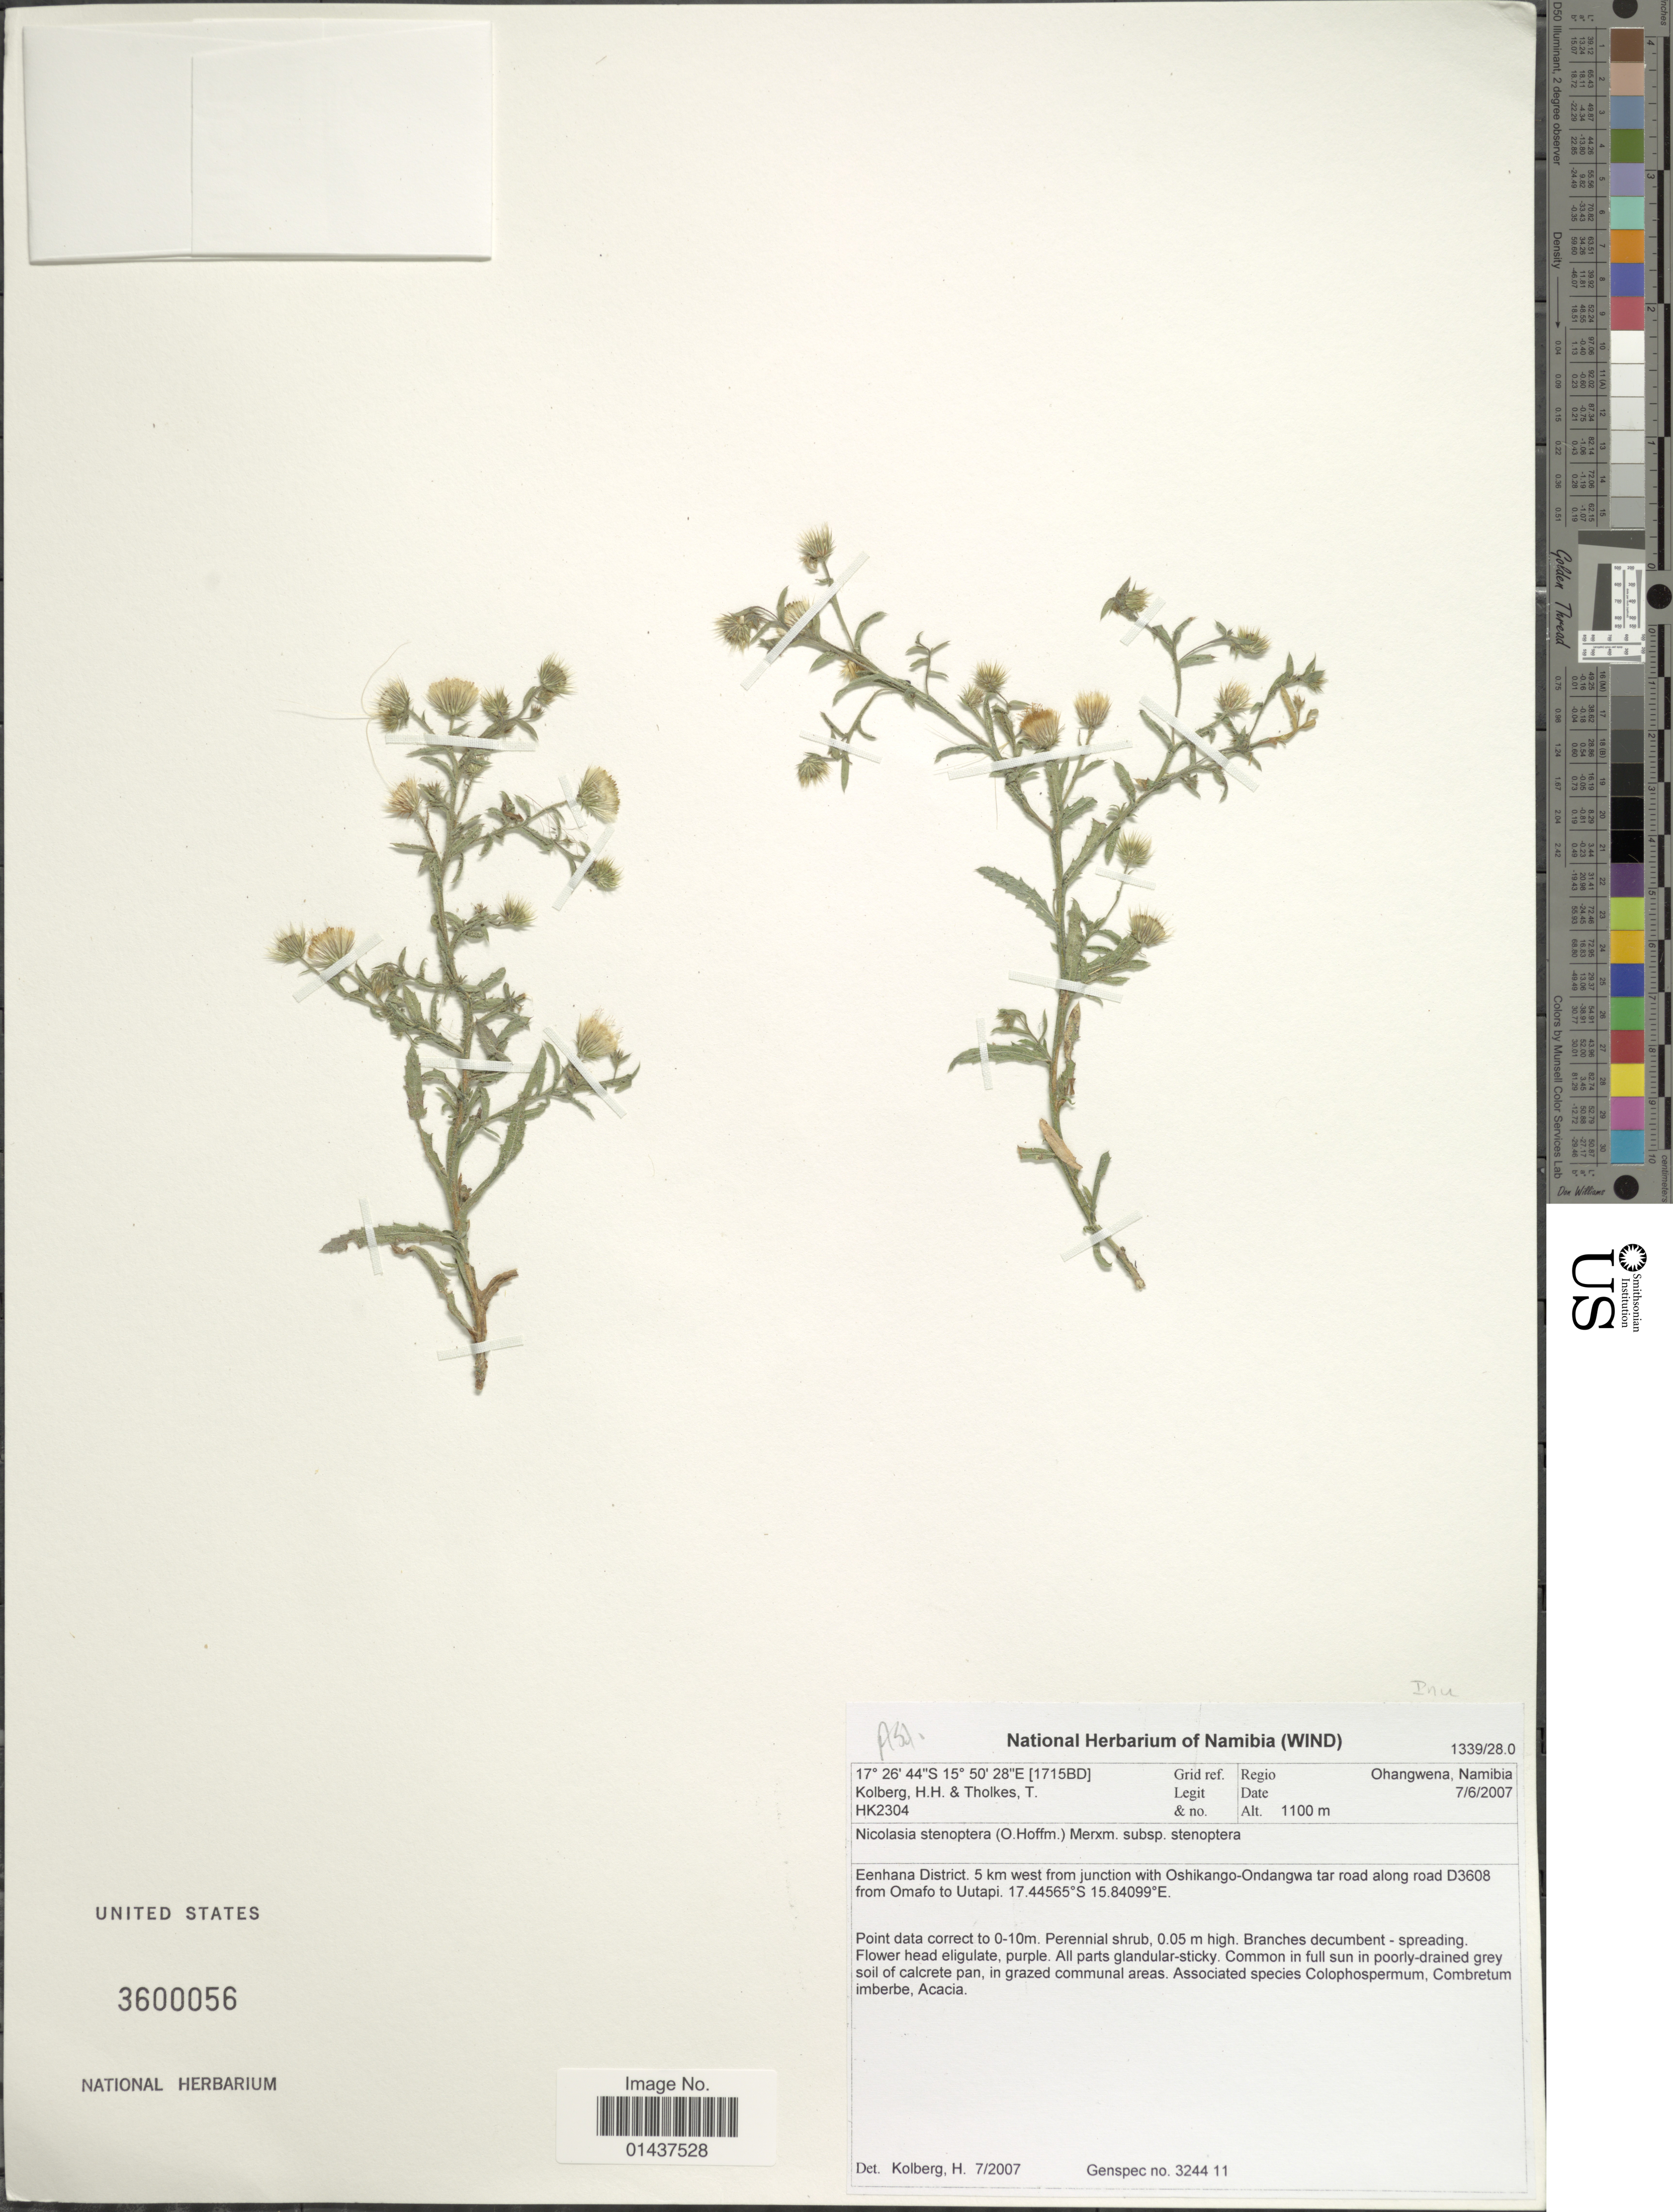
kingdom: Plantae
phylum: Tracheophyta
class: Magnoliopsida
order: Asterales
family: Asteraceae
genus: Nicolasia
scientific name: Nicolasia stenoptera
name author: (O. Hoffm.) O. Hoffm.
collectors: H. H. Kolberg & T. Tholkes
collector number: HK2304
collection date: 2007-06-07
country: Namibia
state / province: Ohangwena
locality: Eenhana District, 5 km west from junction with Oshikango-Ondangwa tar road along road D3608 from Omafo to Uutap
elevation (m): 1100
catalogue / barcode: US 3600056